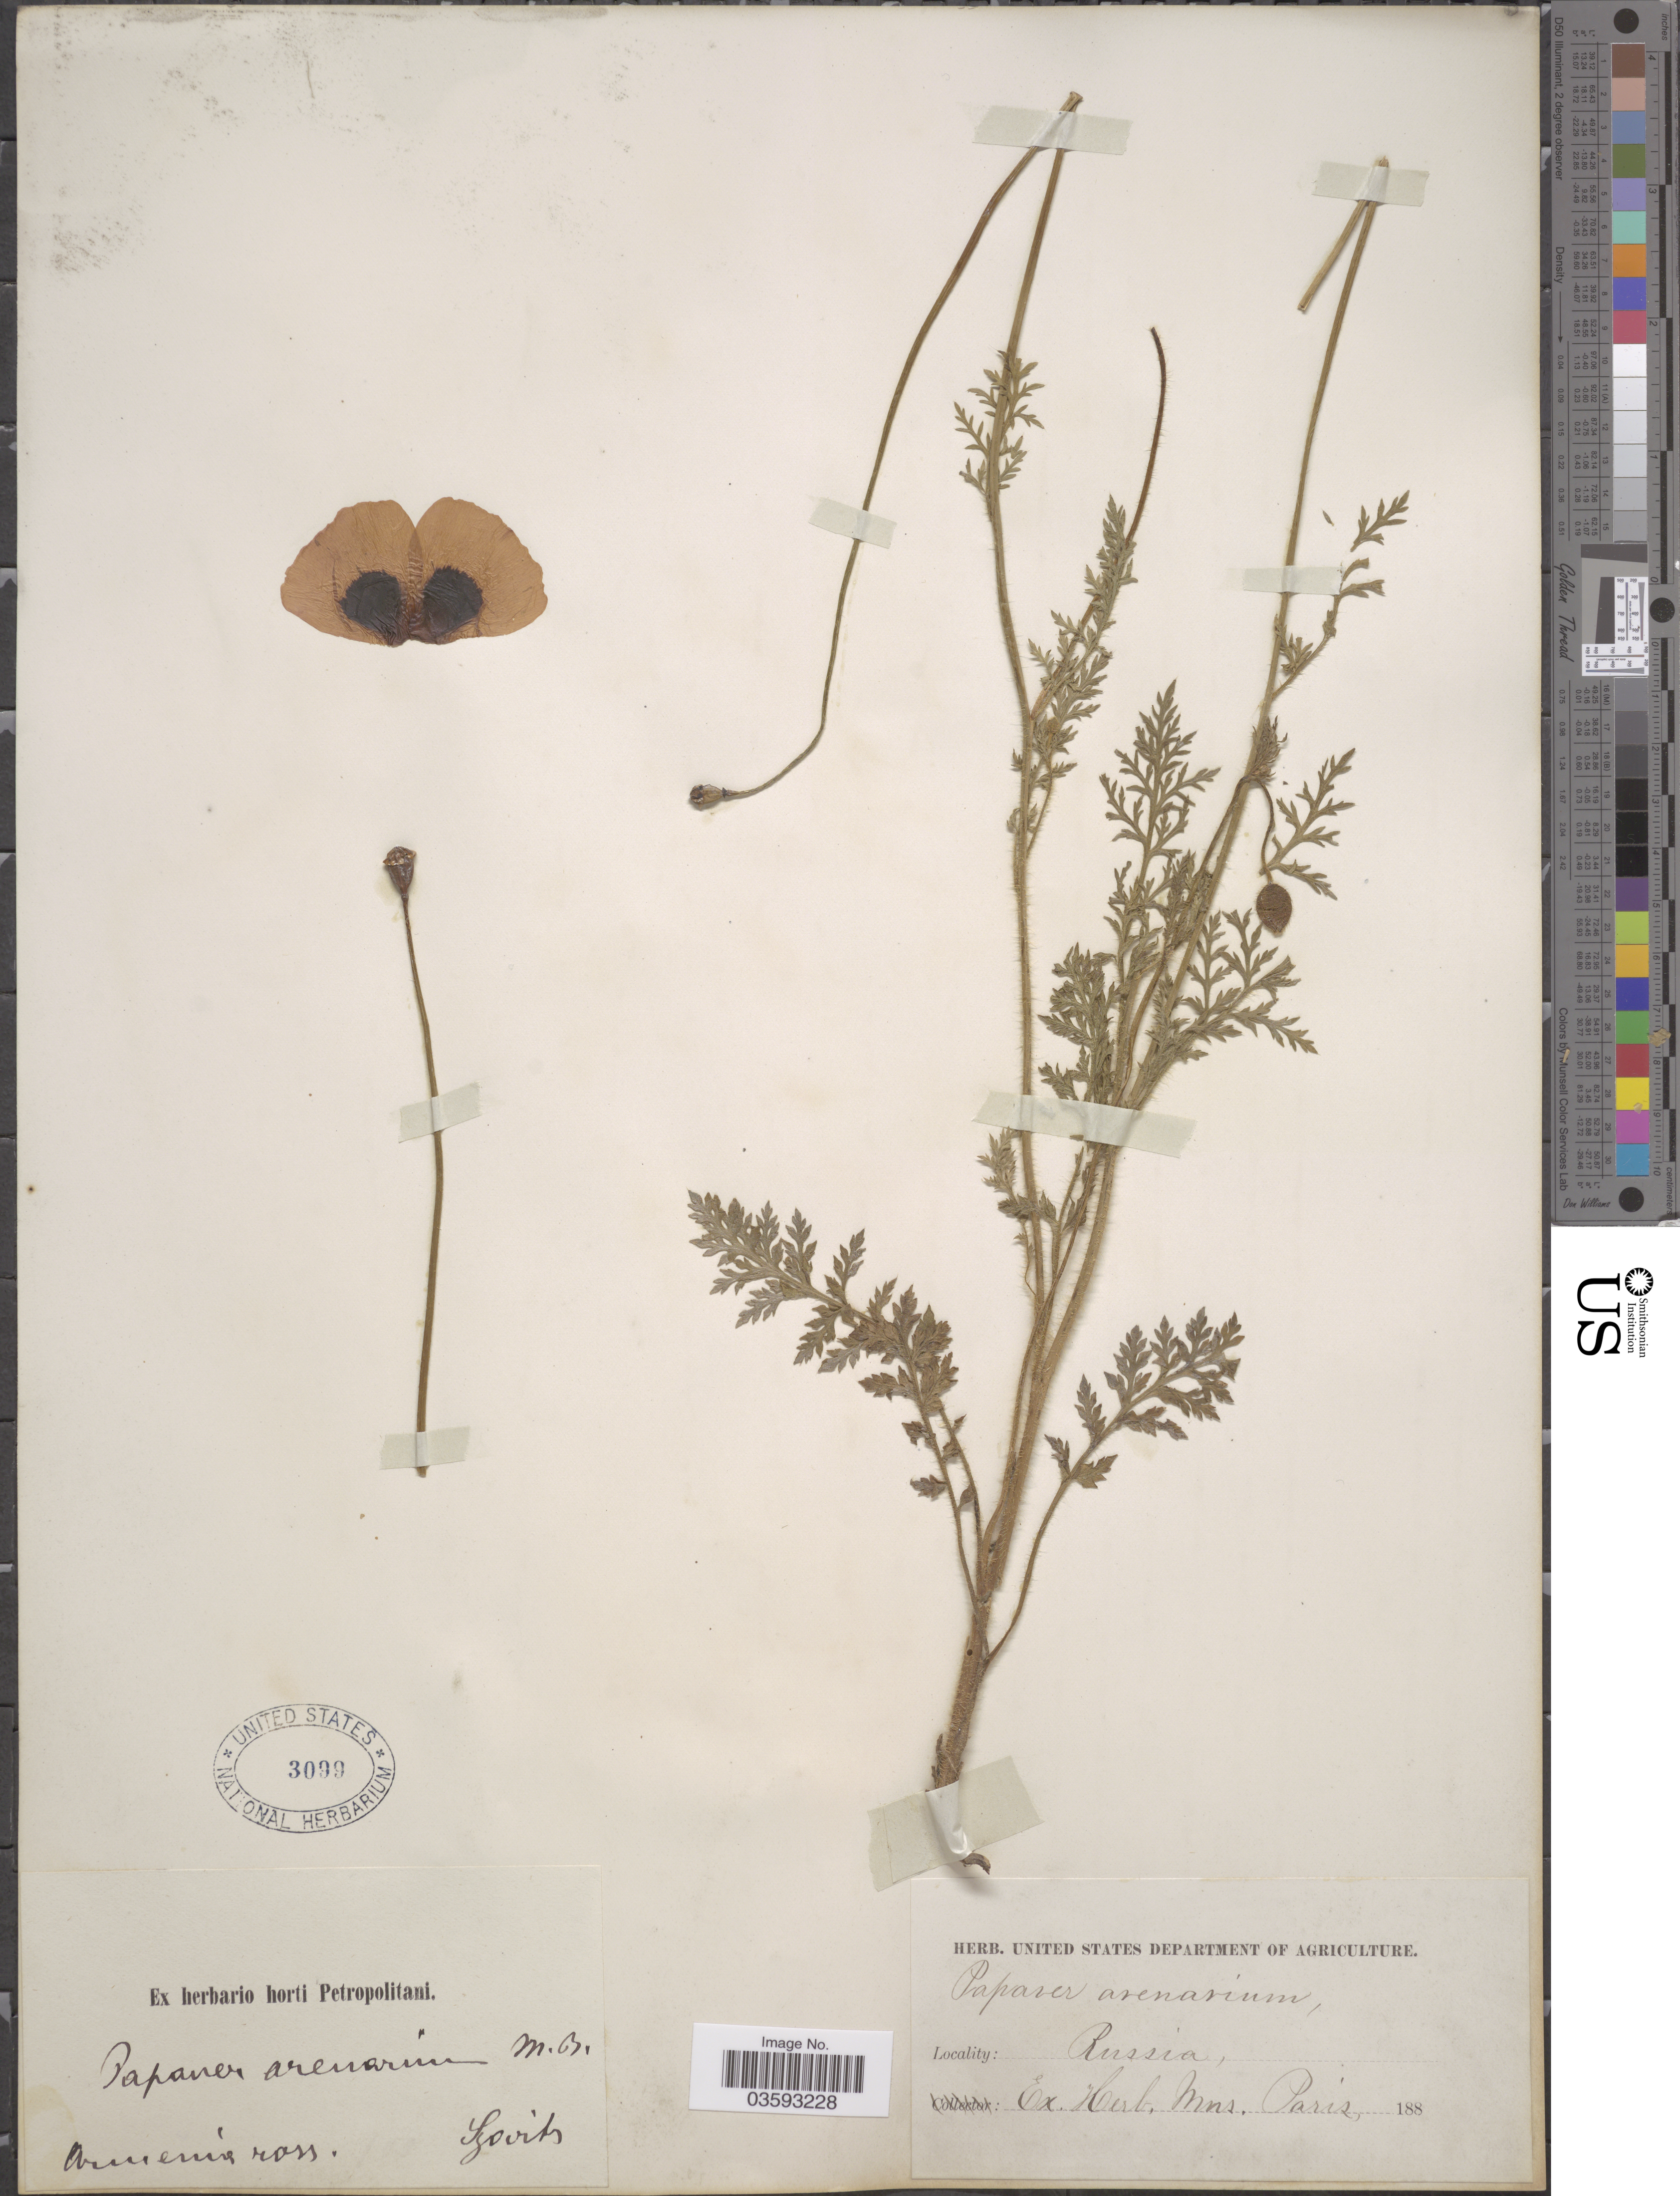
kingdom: Plantae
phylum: Tracheophyta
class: Magnoliopsida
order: Ranunculales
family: Papaveraceae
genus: Papaver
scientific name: Papaver arenarium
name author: M. Bieb.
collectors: Szovits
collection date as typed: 188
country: Armenia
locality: Armenia ross. Russia.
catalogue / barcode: US 3099